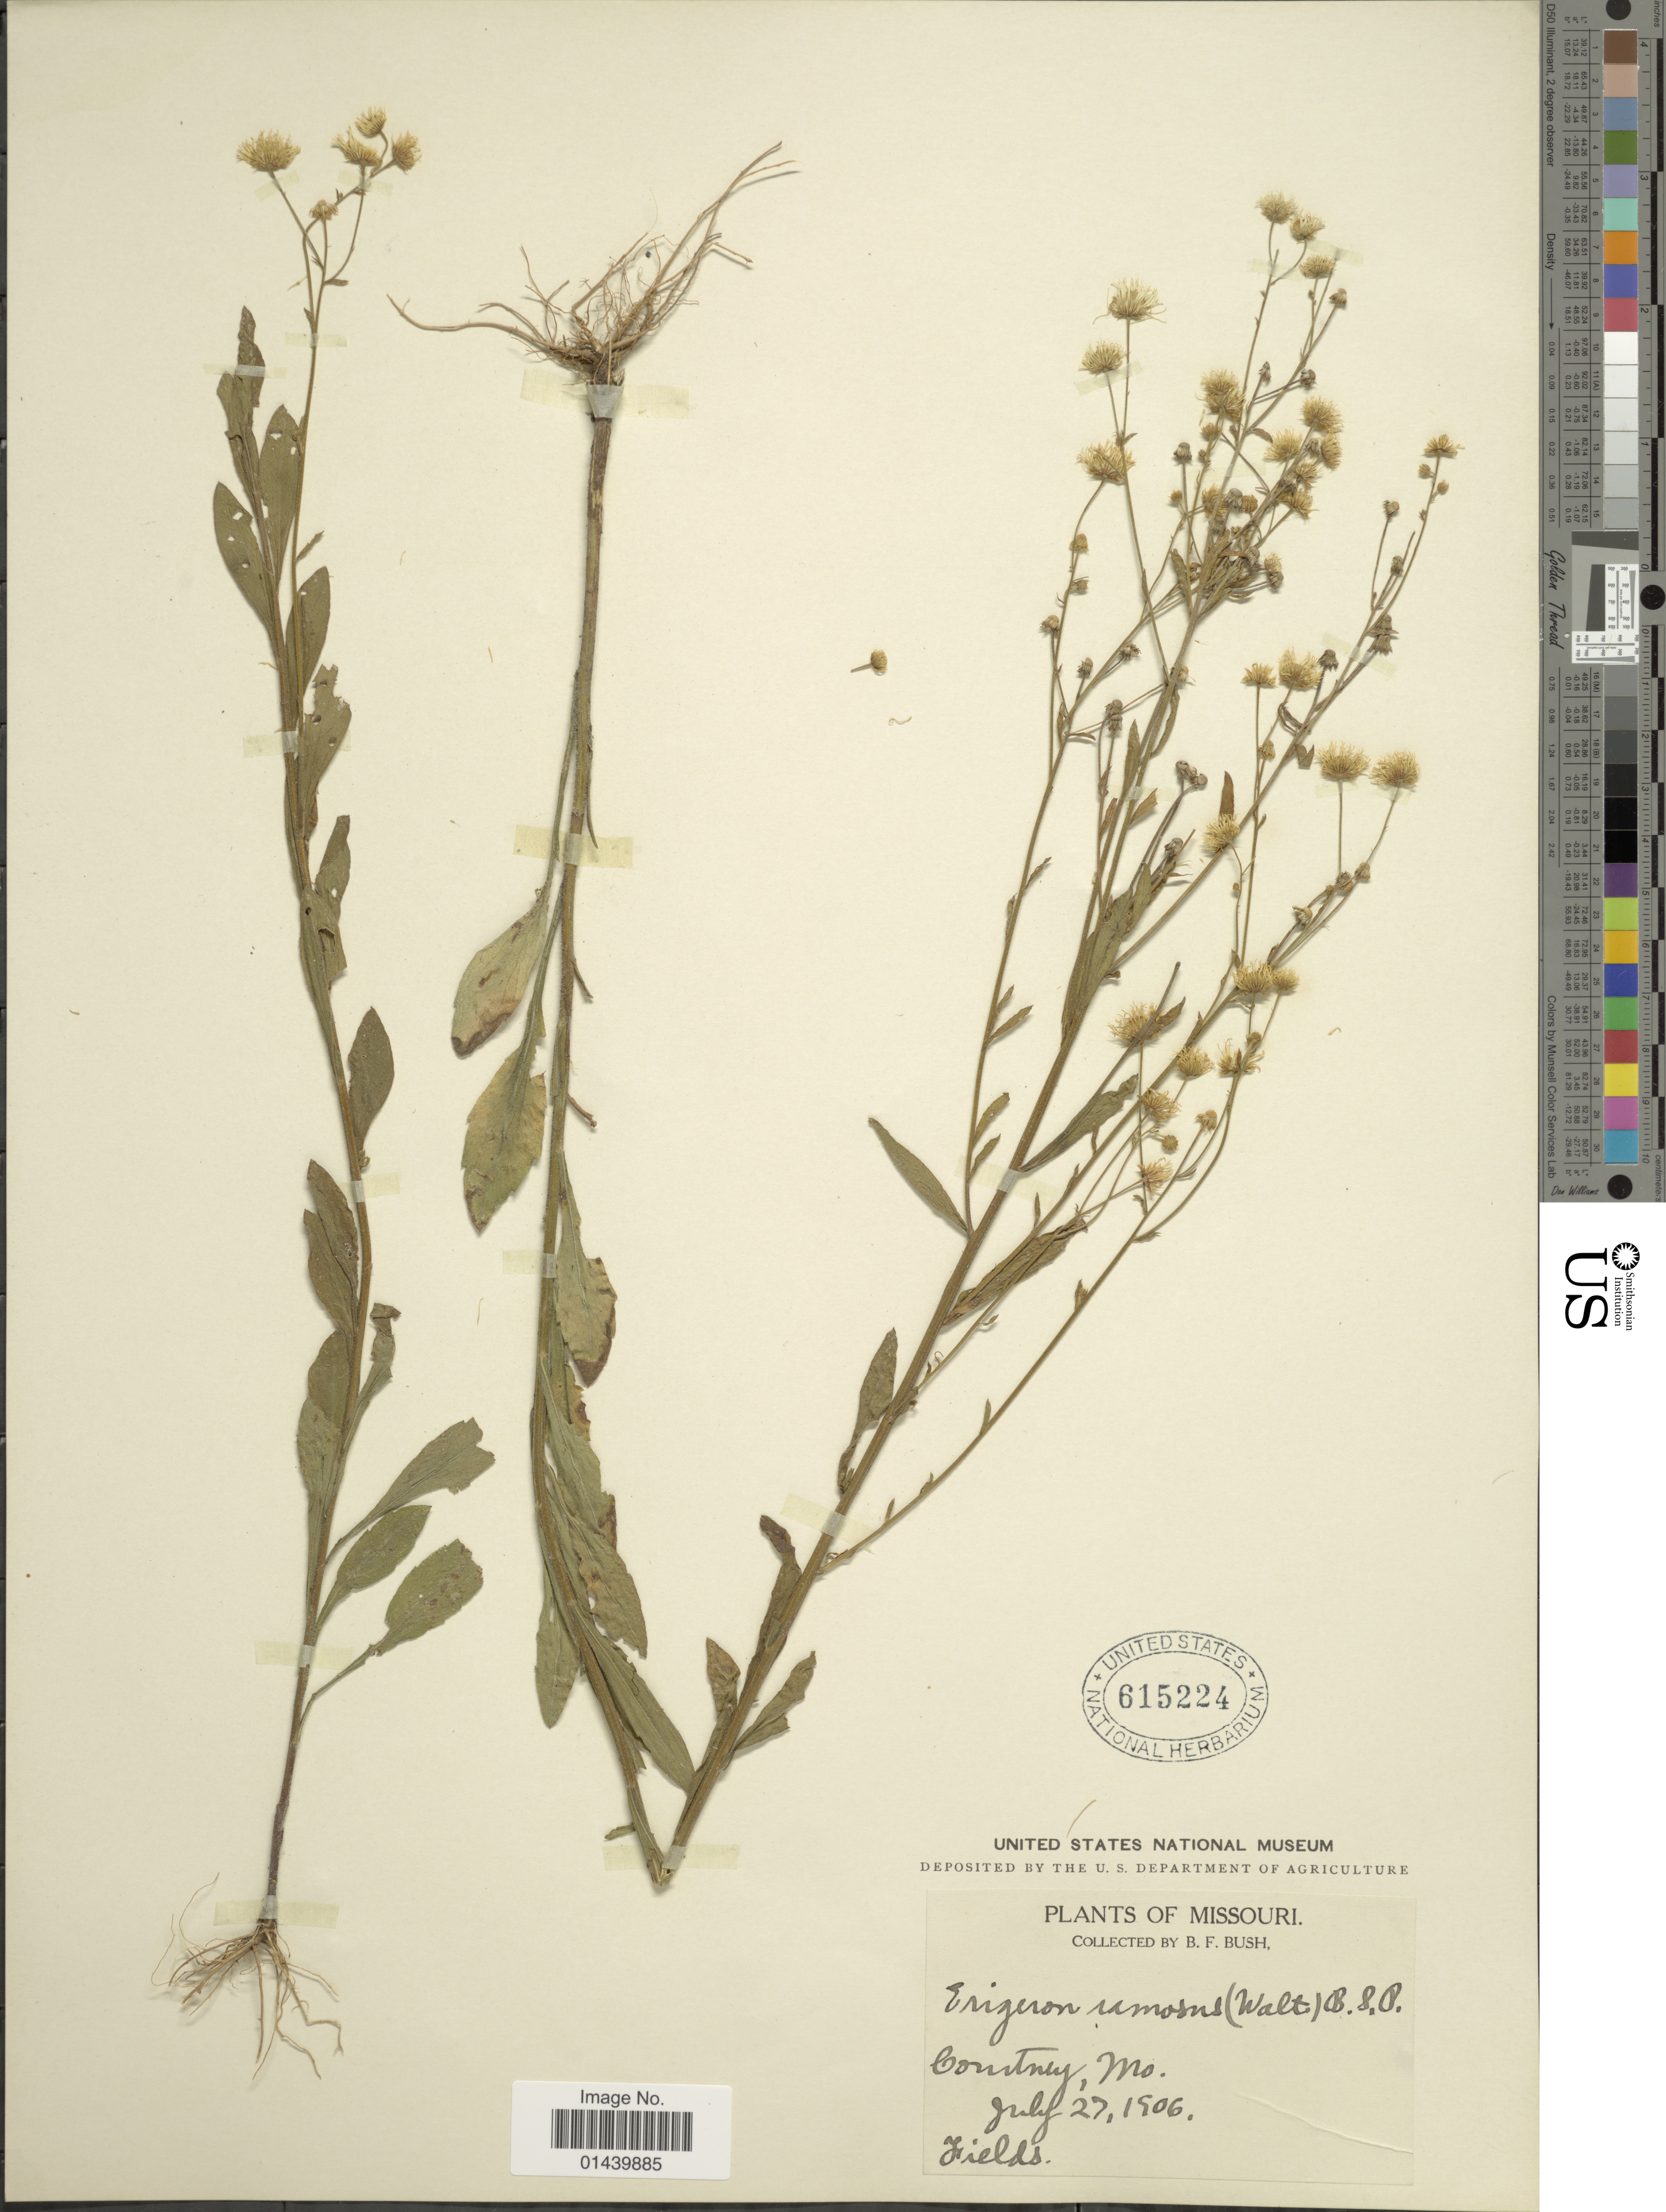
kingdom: Plantae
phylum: Tracheophyta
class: Magnoliopsida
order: Asterales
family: Asteraceae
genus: Erigeron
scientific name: Erigeron strigosus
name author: Muhl. ex Willd.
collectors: B. F. Bush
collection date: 1906-07-27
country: United States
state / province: Missouri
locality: Courtney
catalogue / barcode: US 615224